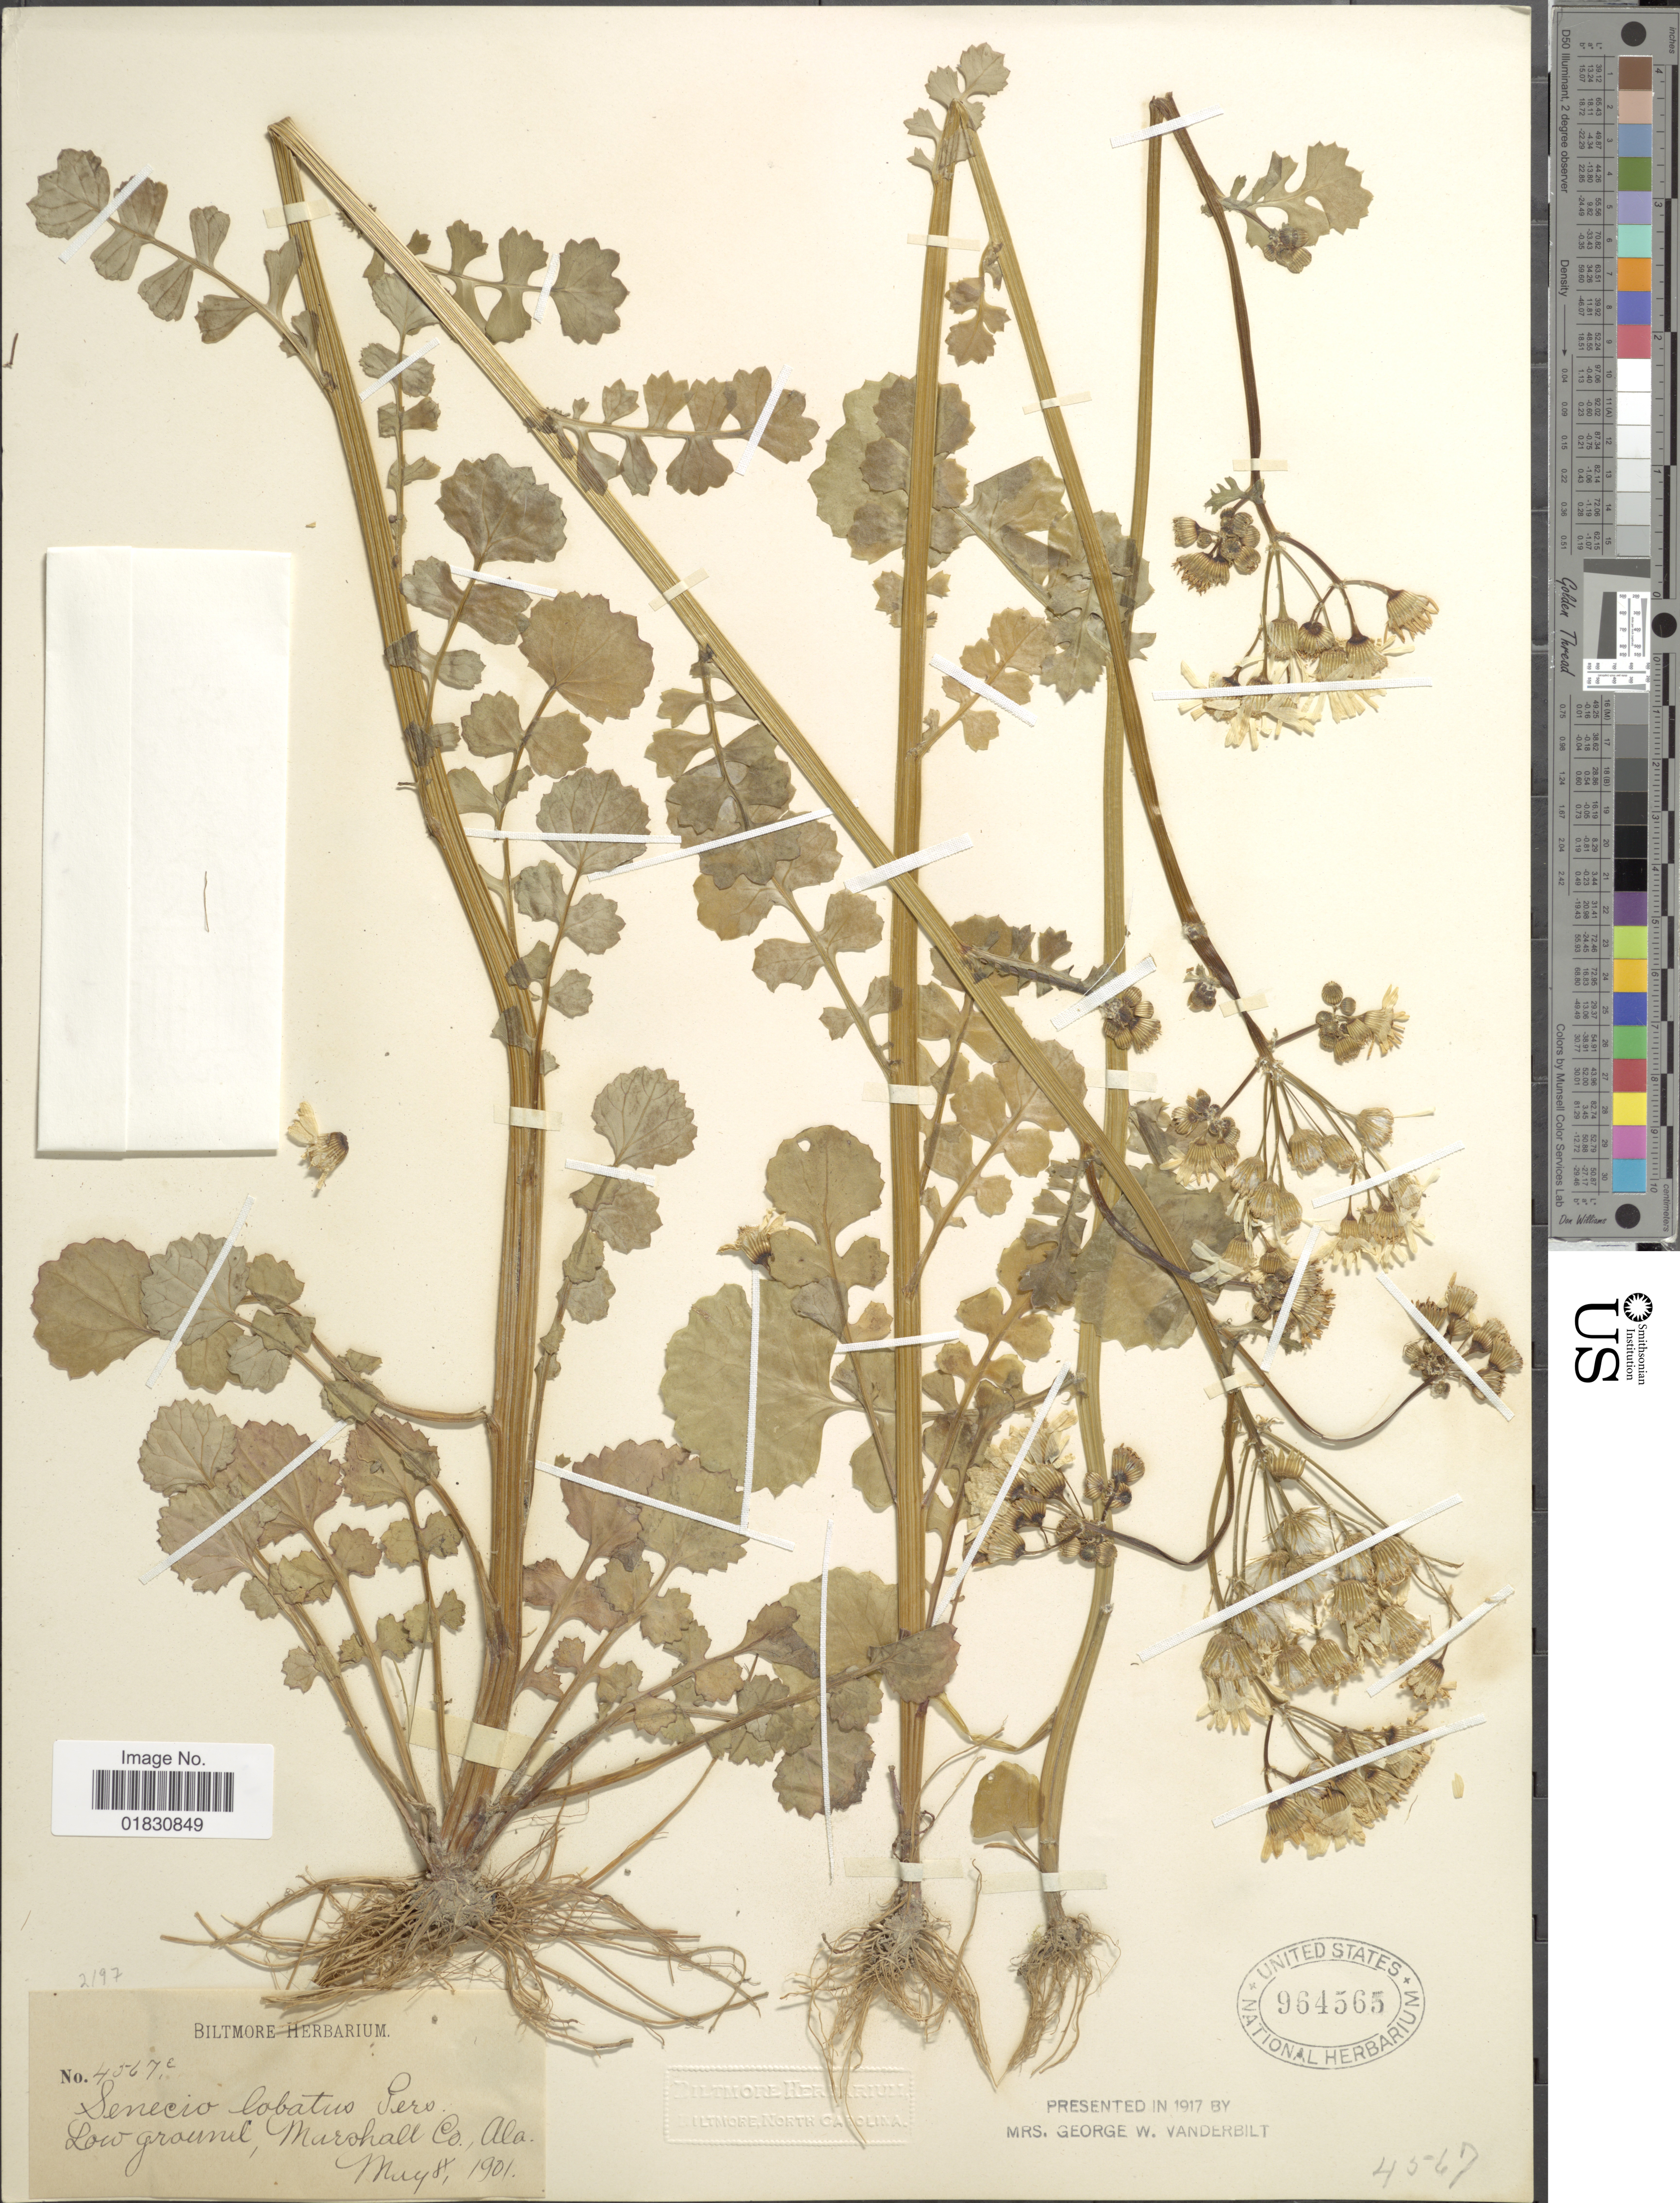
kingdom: Plantae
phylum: Tracheophyta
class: Magnoliopsida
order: Asterales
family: Asteraceae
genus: Packera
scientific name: Packera glabella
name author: (Poir.) C. Jeffrey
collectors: ex herb. Biltmore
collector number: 4567e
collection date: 1901-05-08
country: United States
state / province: Alabama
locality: Low ground, Marshall Co., Ala.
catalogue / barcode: US 964565